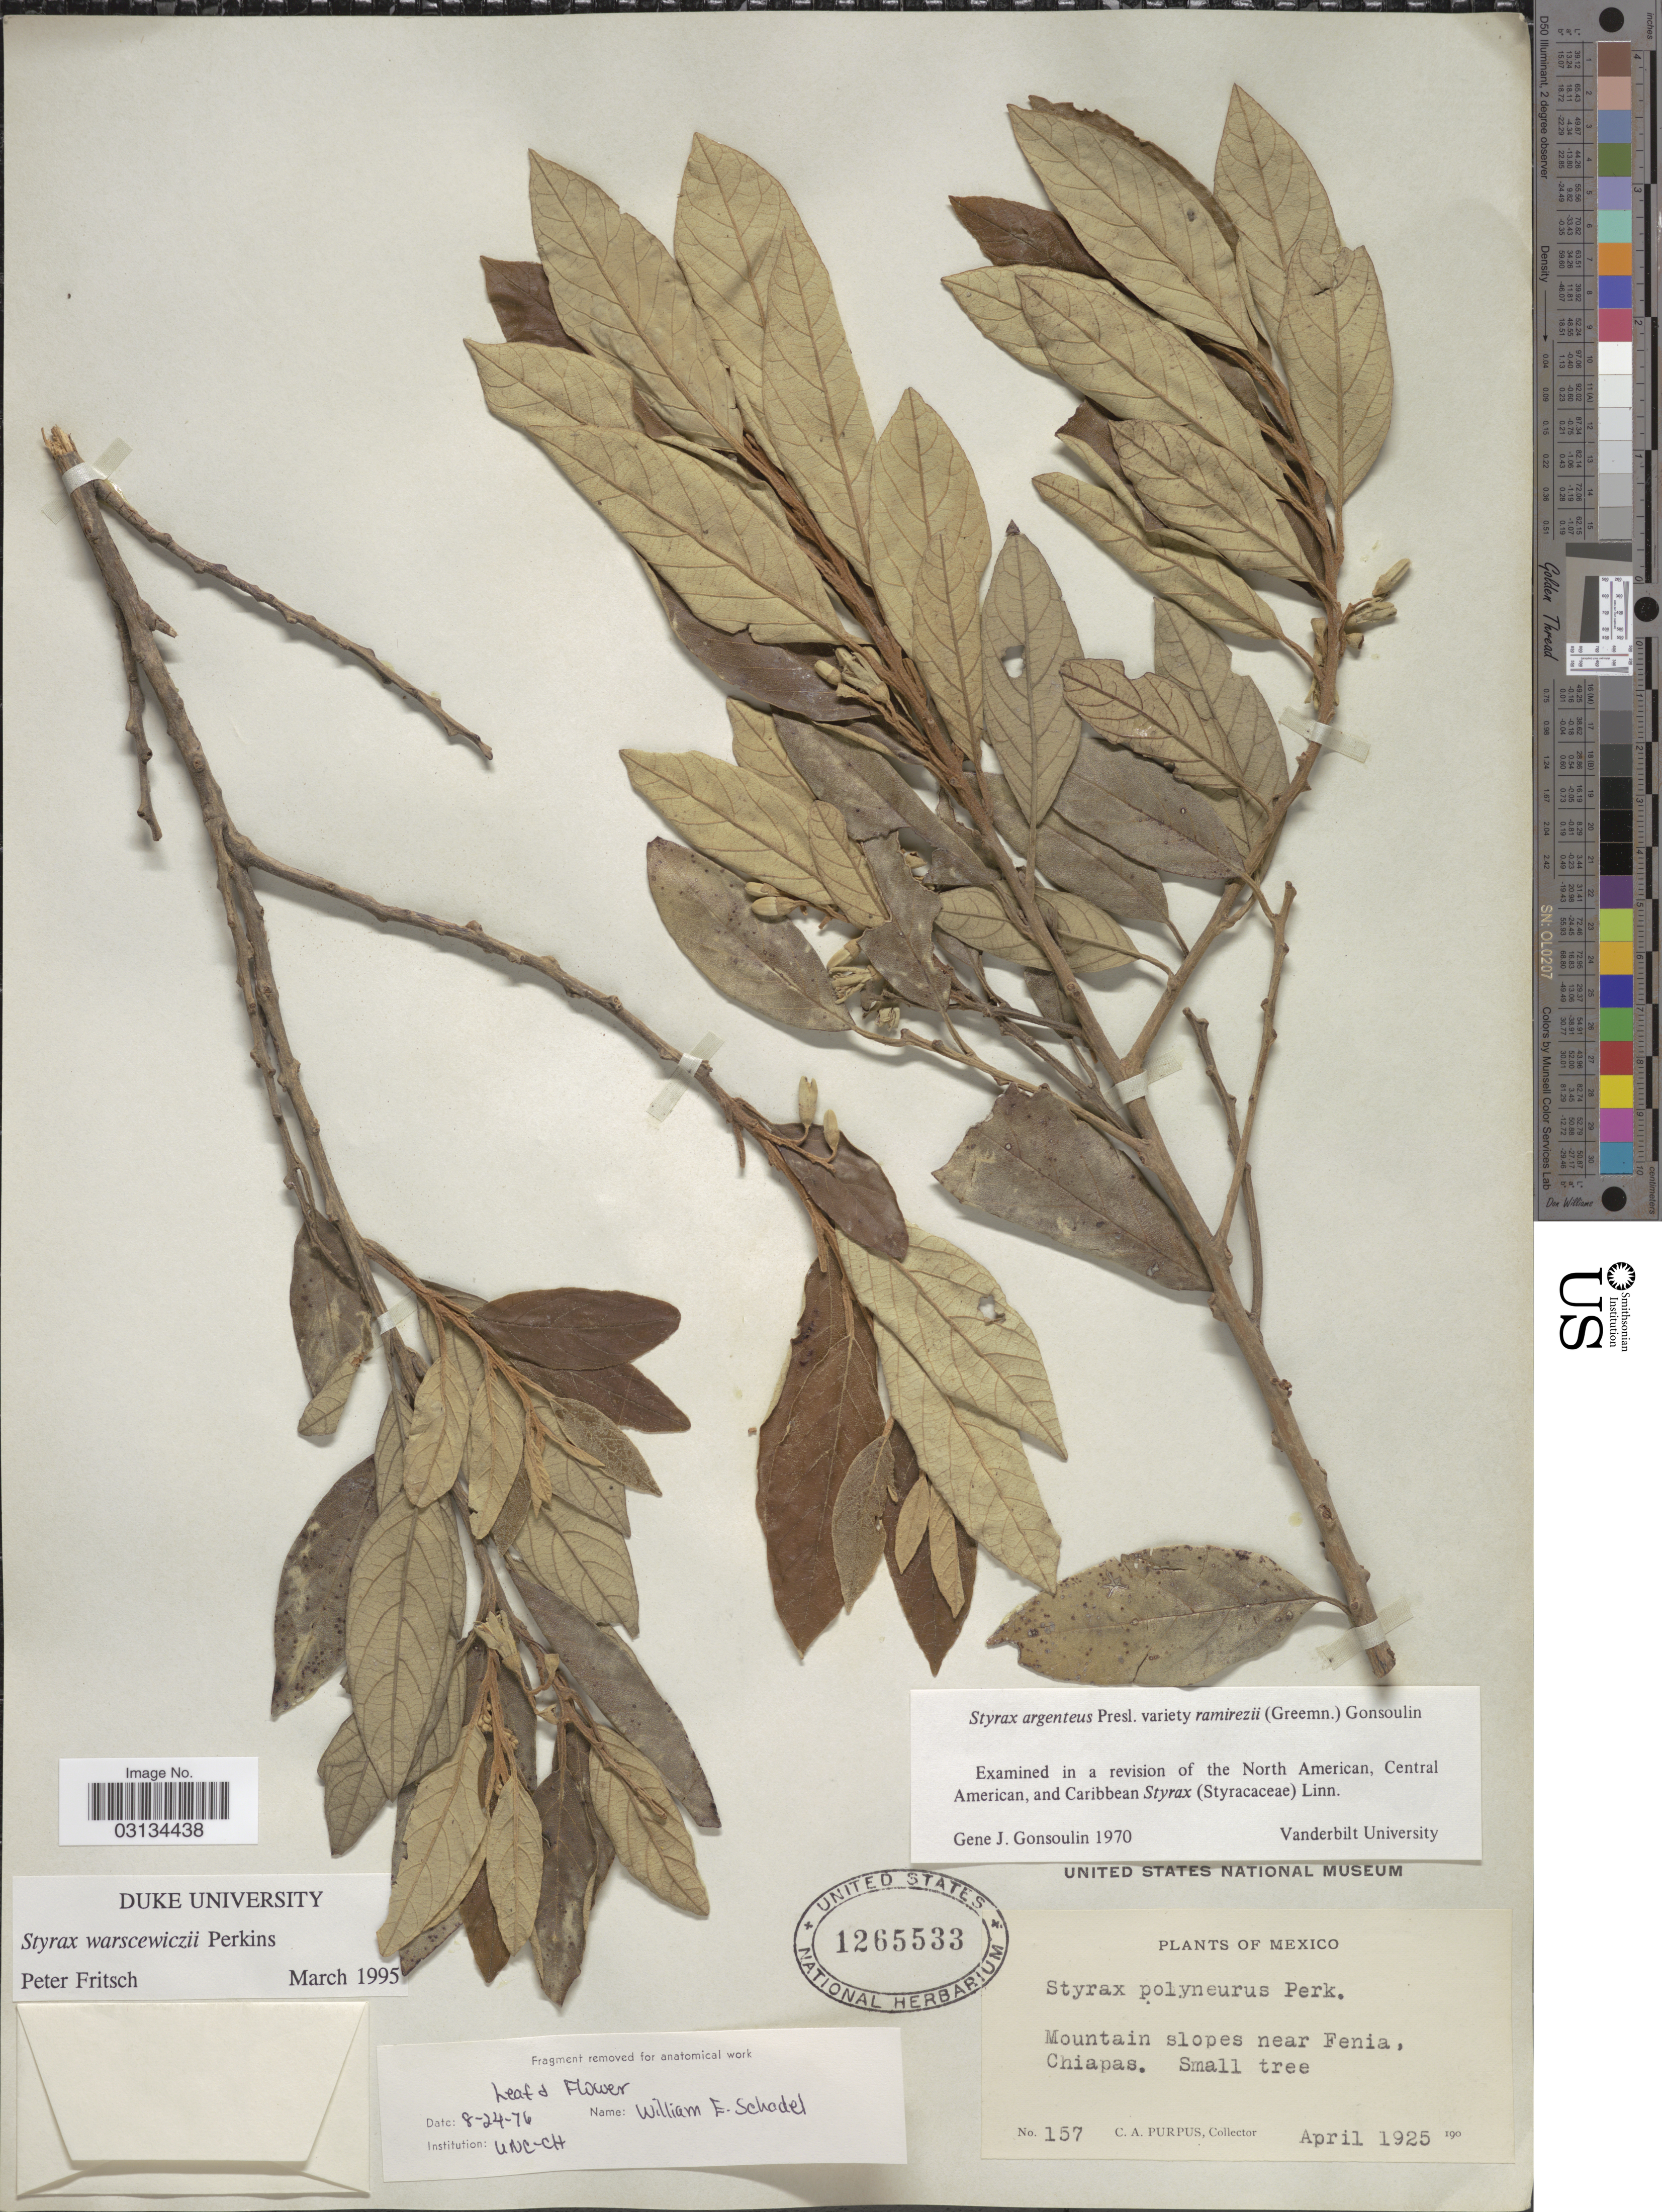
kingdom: Plantae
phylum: Tracheophyta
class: Magnoliopsida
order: Ericales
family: Styracaceae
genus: Styrax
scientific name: Styrax warscewiczii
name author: Perkins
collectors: C. A. Purpus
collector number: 157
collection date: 1925-04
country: Mexico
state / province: Chiapas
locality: Mountain slopes near Fenia.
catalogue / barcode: US 1265533